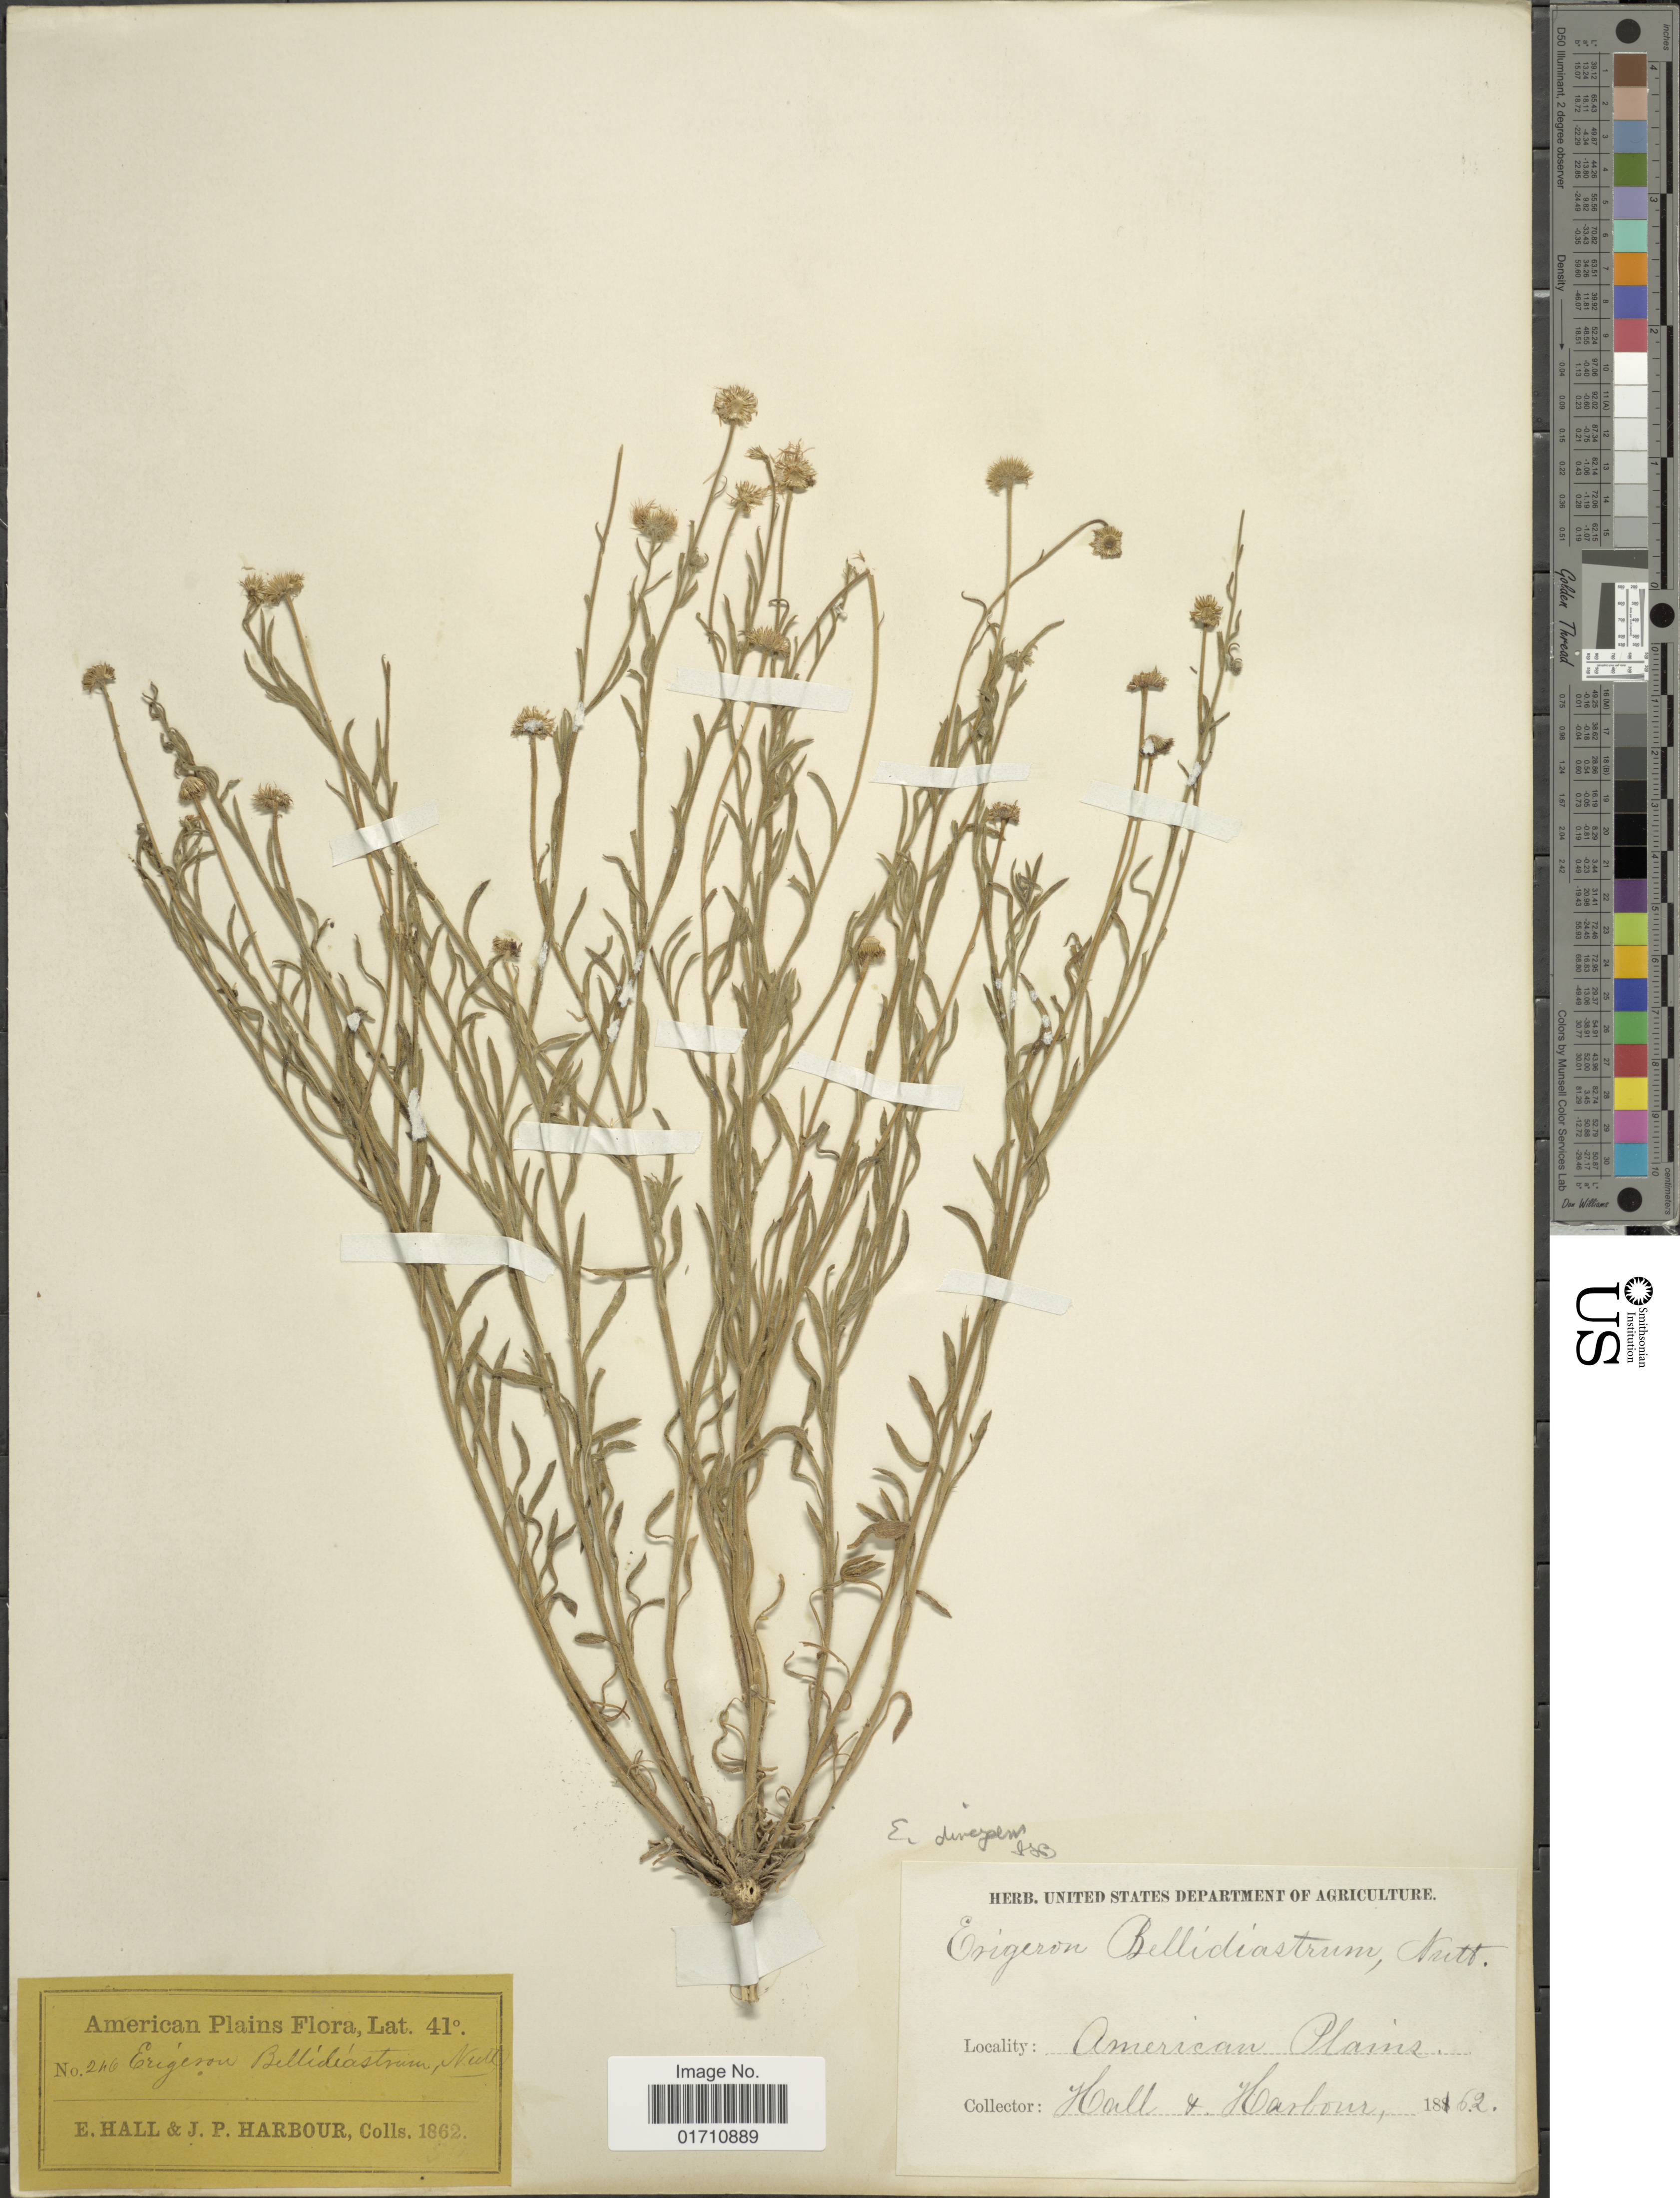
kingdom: Plantae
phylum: Tracheophyta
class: Magnoliopsida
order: Asterales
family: Asteraceae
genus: Erigeron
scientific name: Erigeron bellidiastrum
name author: Nutt.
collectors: E. Hall & J. Harbour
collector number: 246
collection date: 1862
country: United States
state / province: Colorado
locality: American Plains